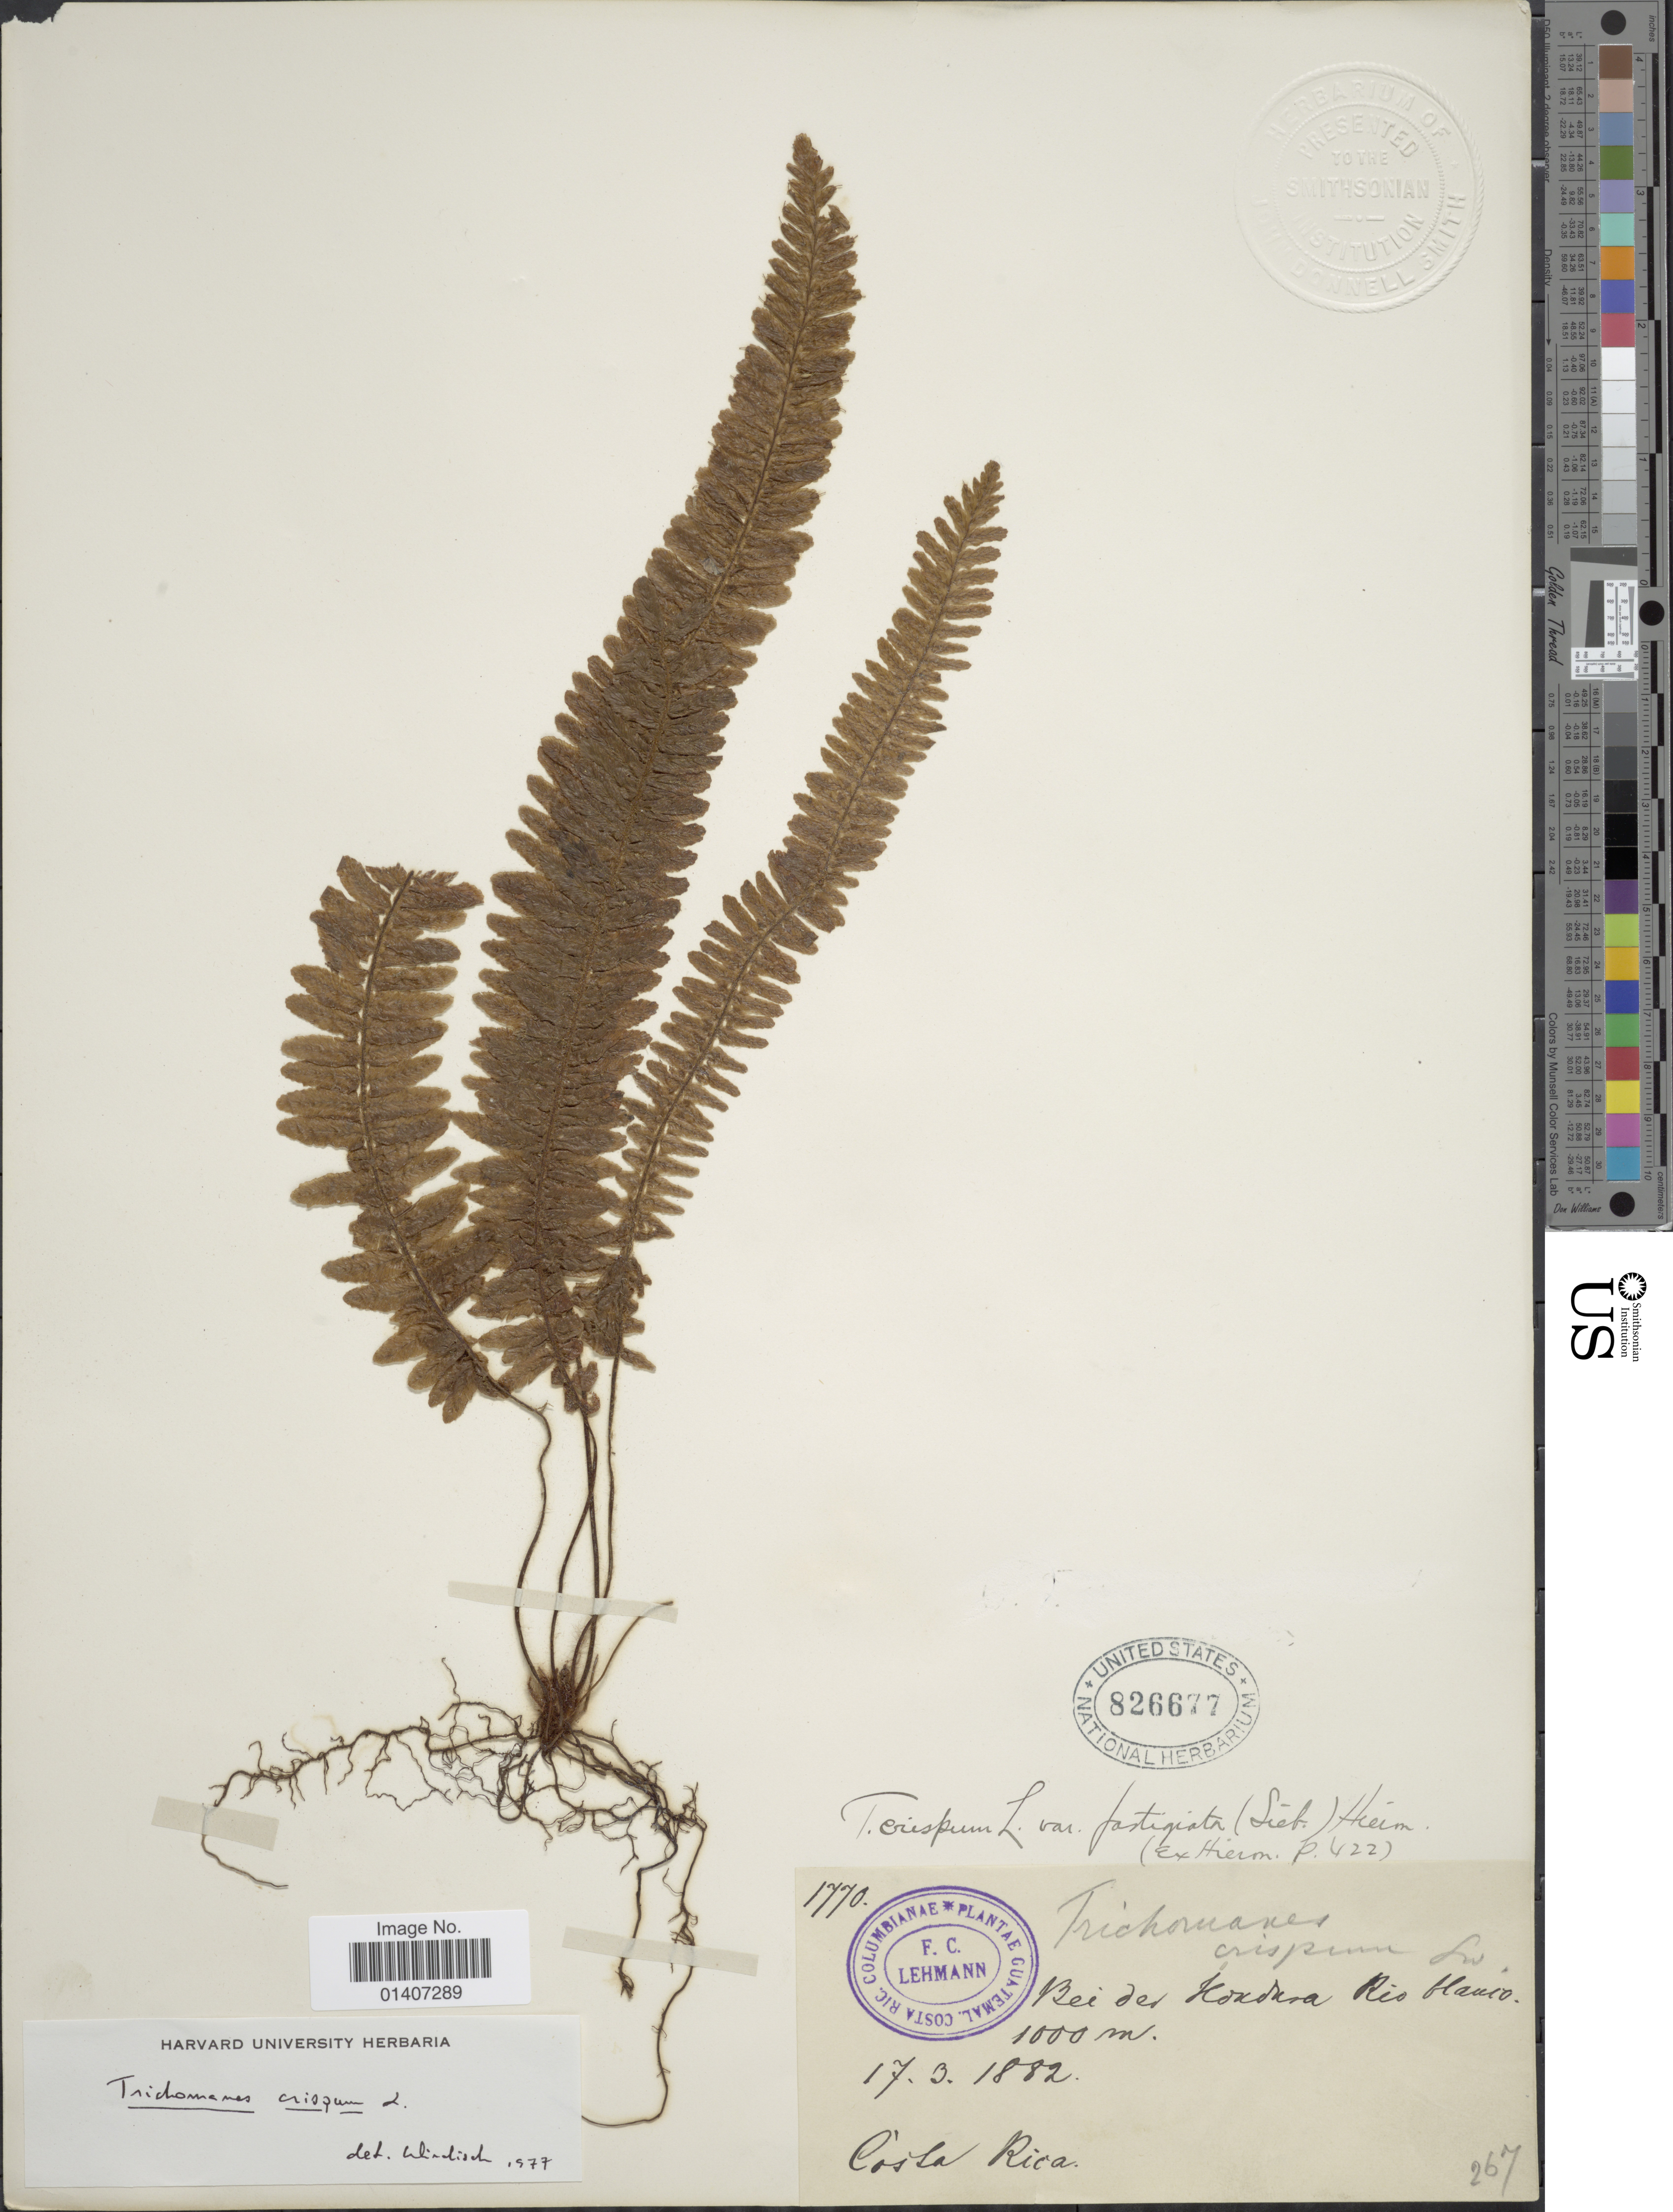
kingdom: Plantae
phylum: Tracheophyta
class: Polypodiopsida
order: Hymenophyllales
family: Hymenophyllaceae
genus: Trichomanes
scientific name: Trichomanes crispum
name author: L.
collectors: F. C. Lehmann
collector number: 1770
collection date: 1882-03-17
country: Costa Rica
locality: Bei der Hondura Rio Blanco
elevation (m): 1000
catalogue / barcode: US 826677